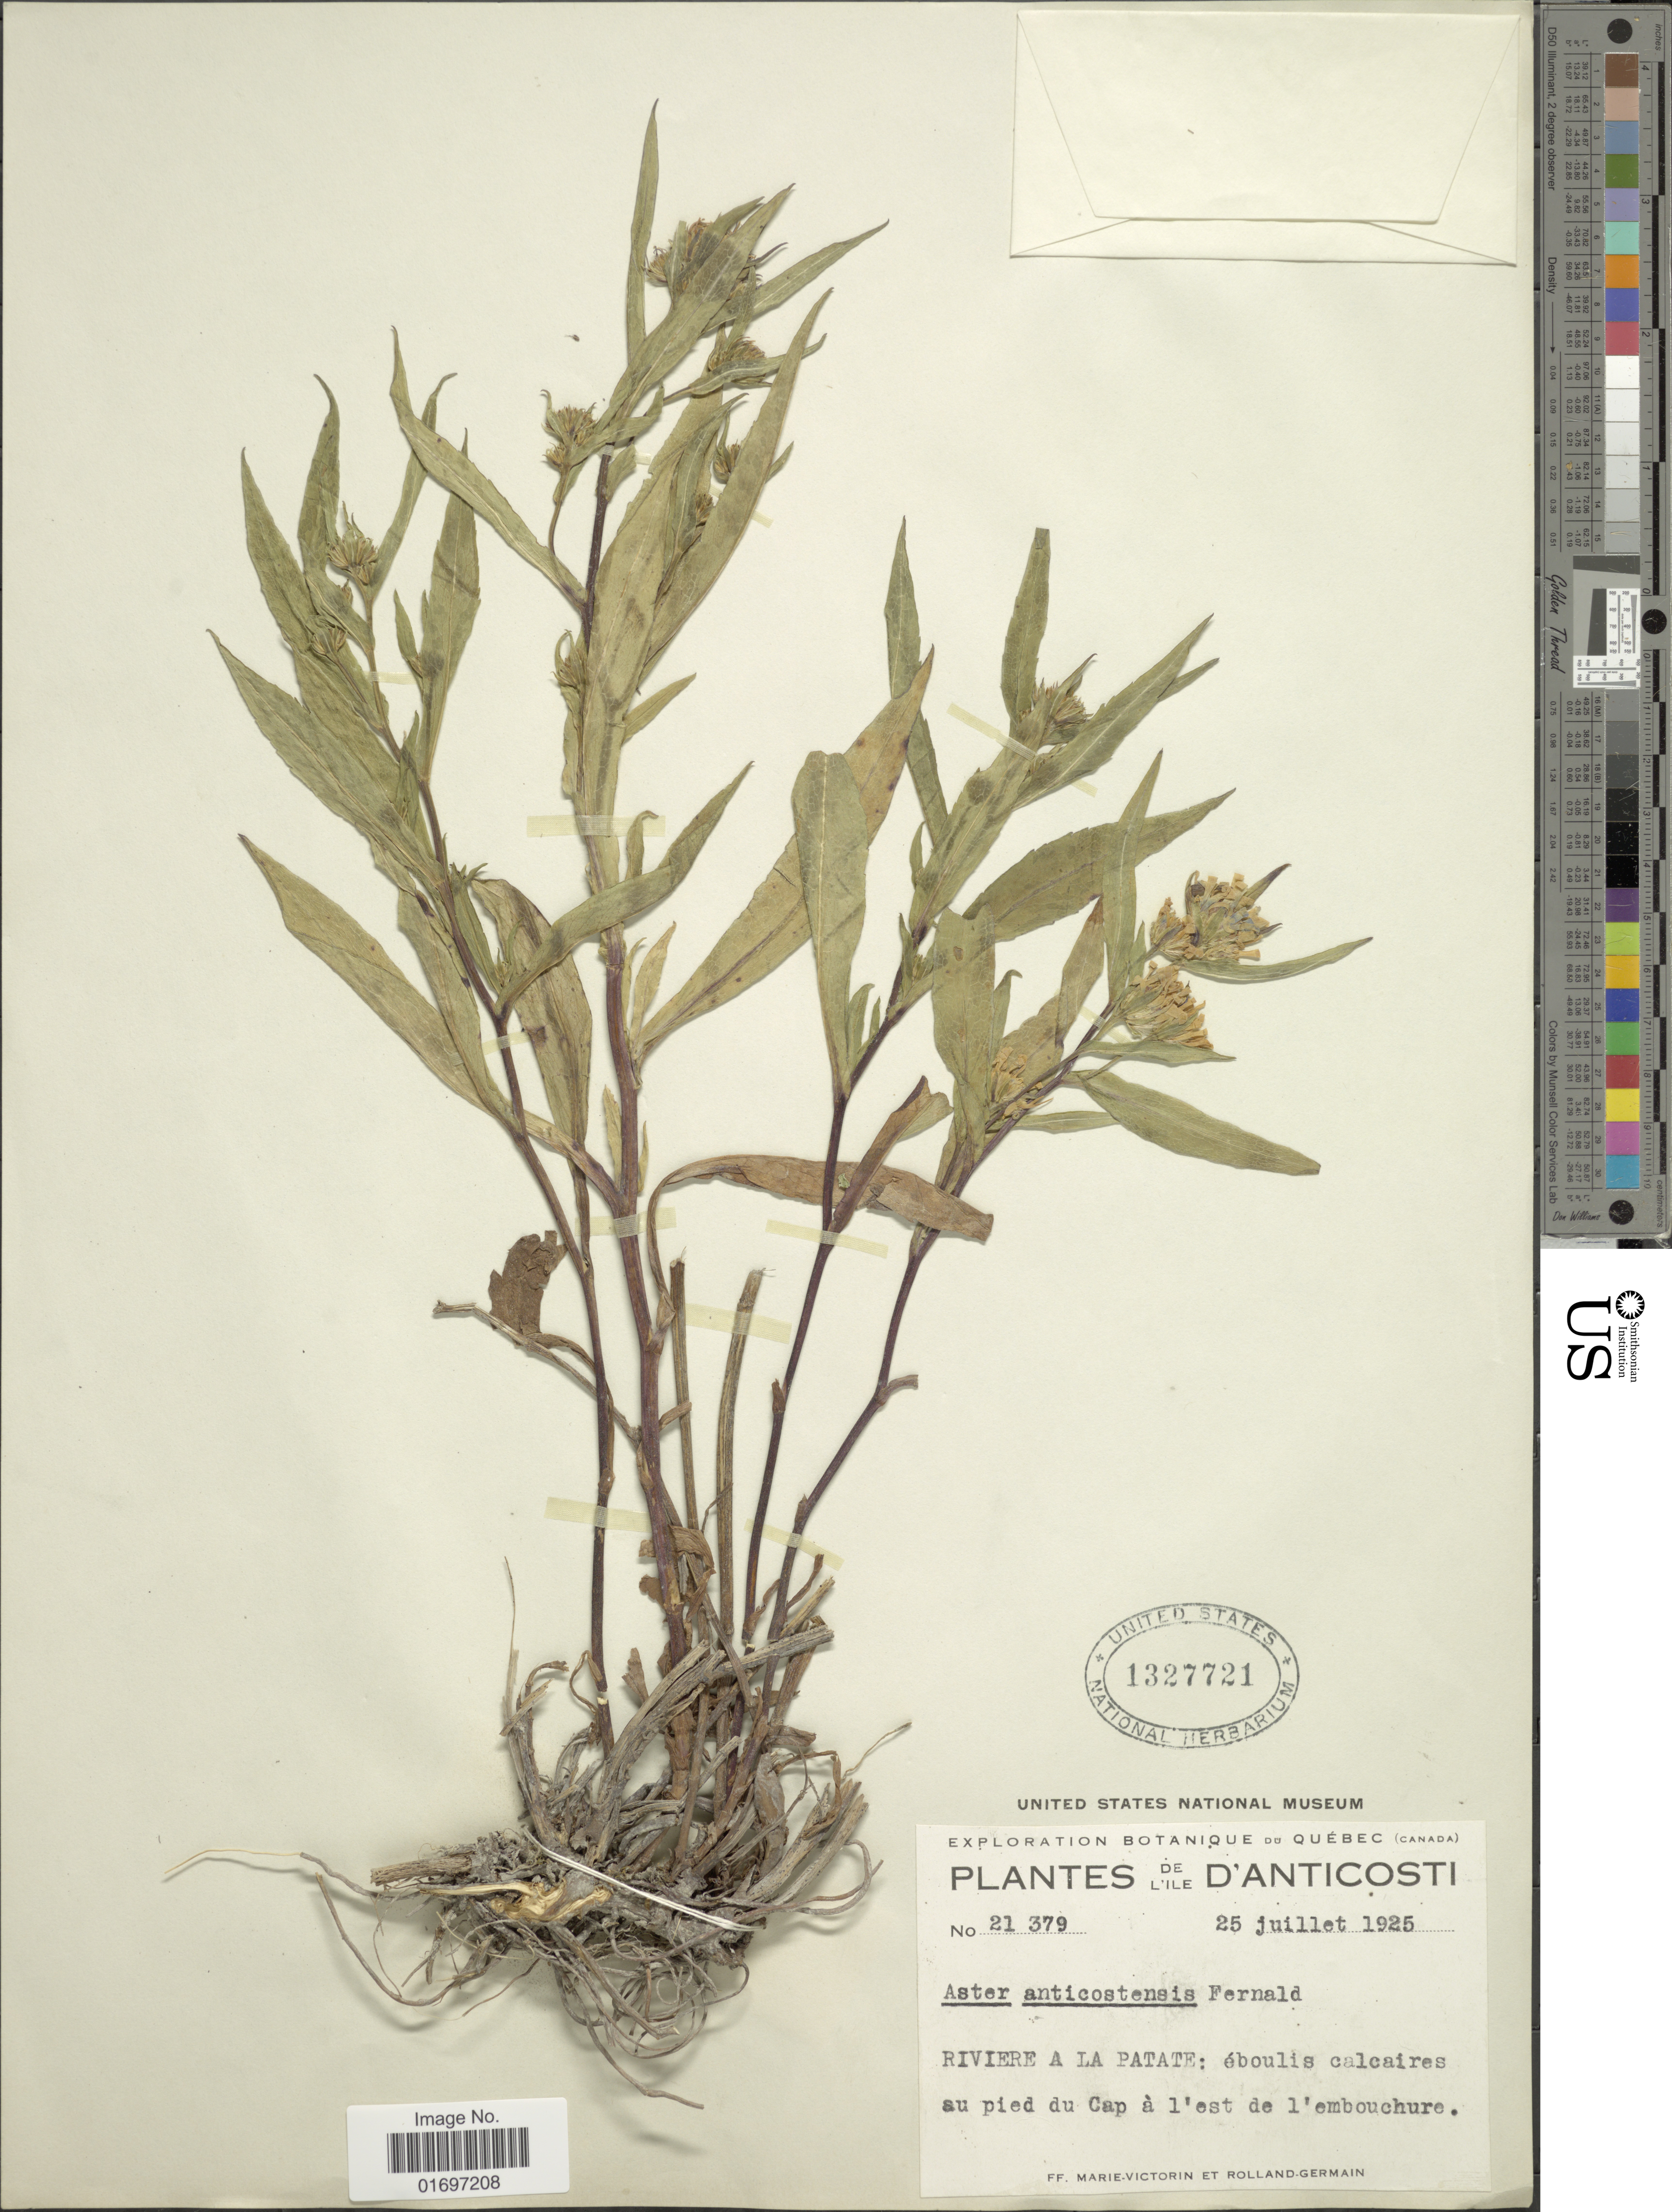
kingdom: Plantae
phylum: Tracheophyta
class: Magnoliopsida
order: Asterales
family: Asteraceae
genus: Symphyotrichum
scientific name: Symphyotrichum anticostense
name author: (Fernald) G.L. Nesom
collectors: F. Marie-Victorin & Rolland-Germain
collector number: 21379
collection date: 1925-07-25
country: Canada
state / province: Quebec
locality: Québec (Canada). L'Ile D'Anticosti. Riviere a la Patate: éboulis calcaires au pied du Cap à l'est de l'embouchure.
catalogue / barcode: US 1327721